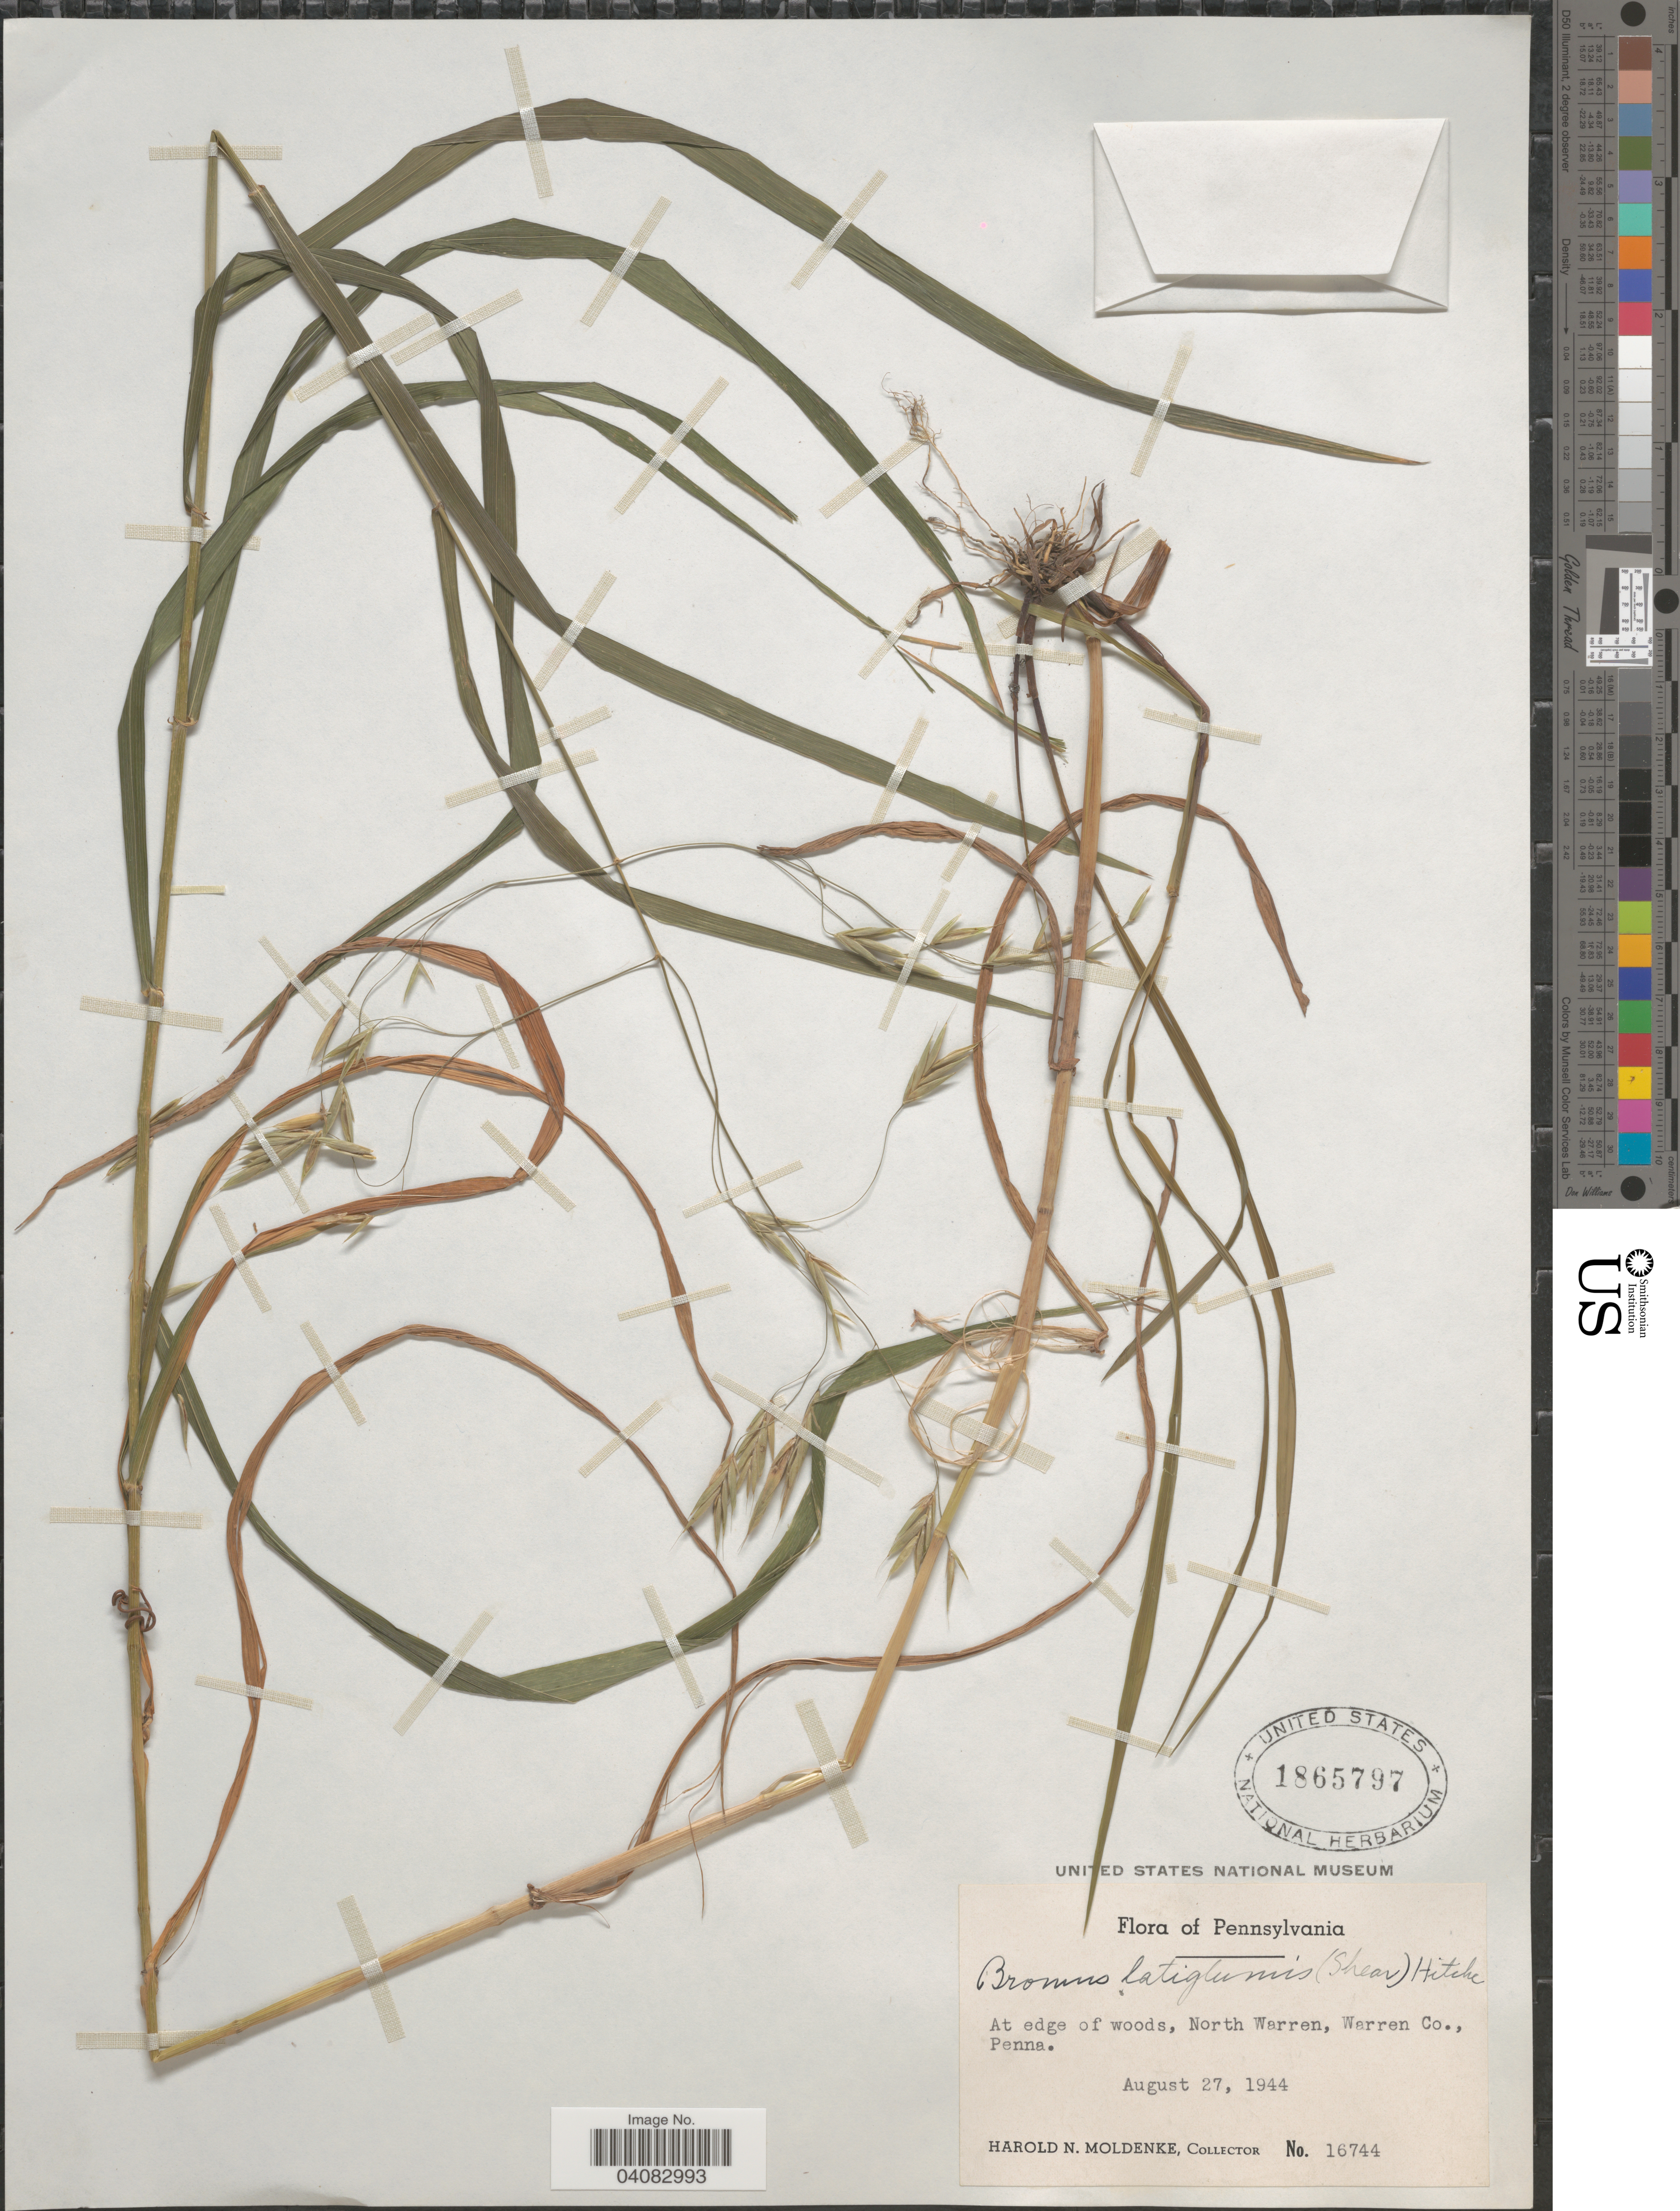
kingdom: Plantae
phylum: Tracheophyta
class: Liliopsida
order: Poales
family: Poaceae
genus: Bromus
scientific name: Bromus latiglumis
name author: (Scribn. ex Shear) Hitchc.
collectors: H. N. Moldenke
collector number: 16744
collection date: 1944-08-27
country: United States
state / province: Pennsylvania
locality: At edge of woods, North Warren, Warren Co.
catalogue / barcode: US 1865797